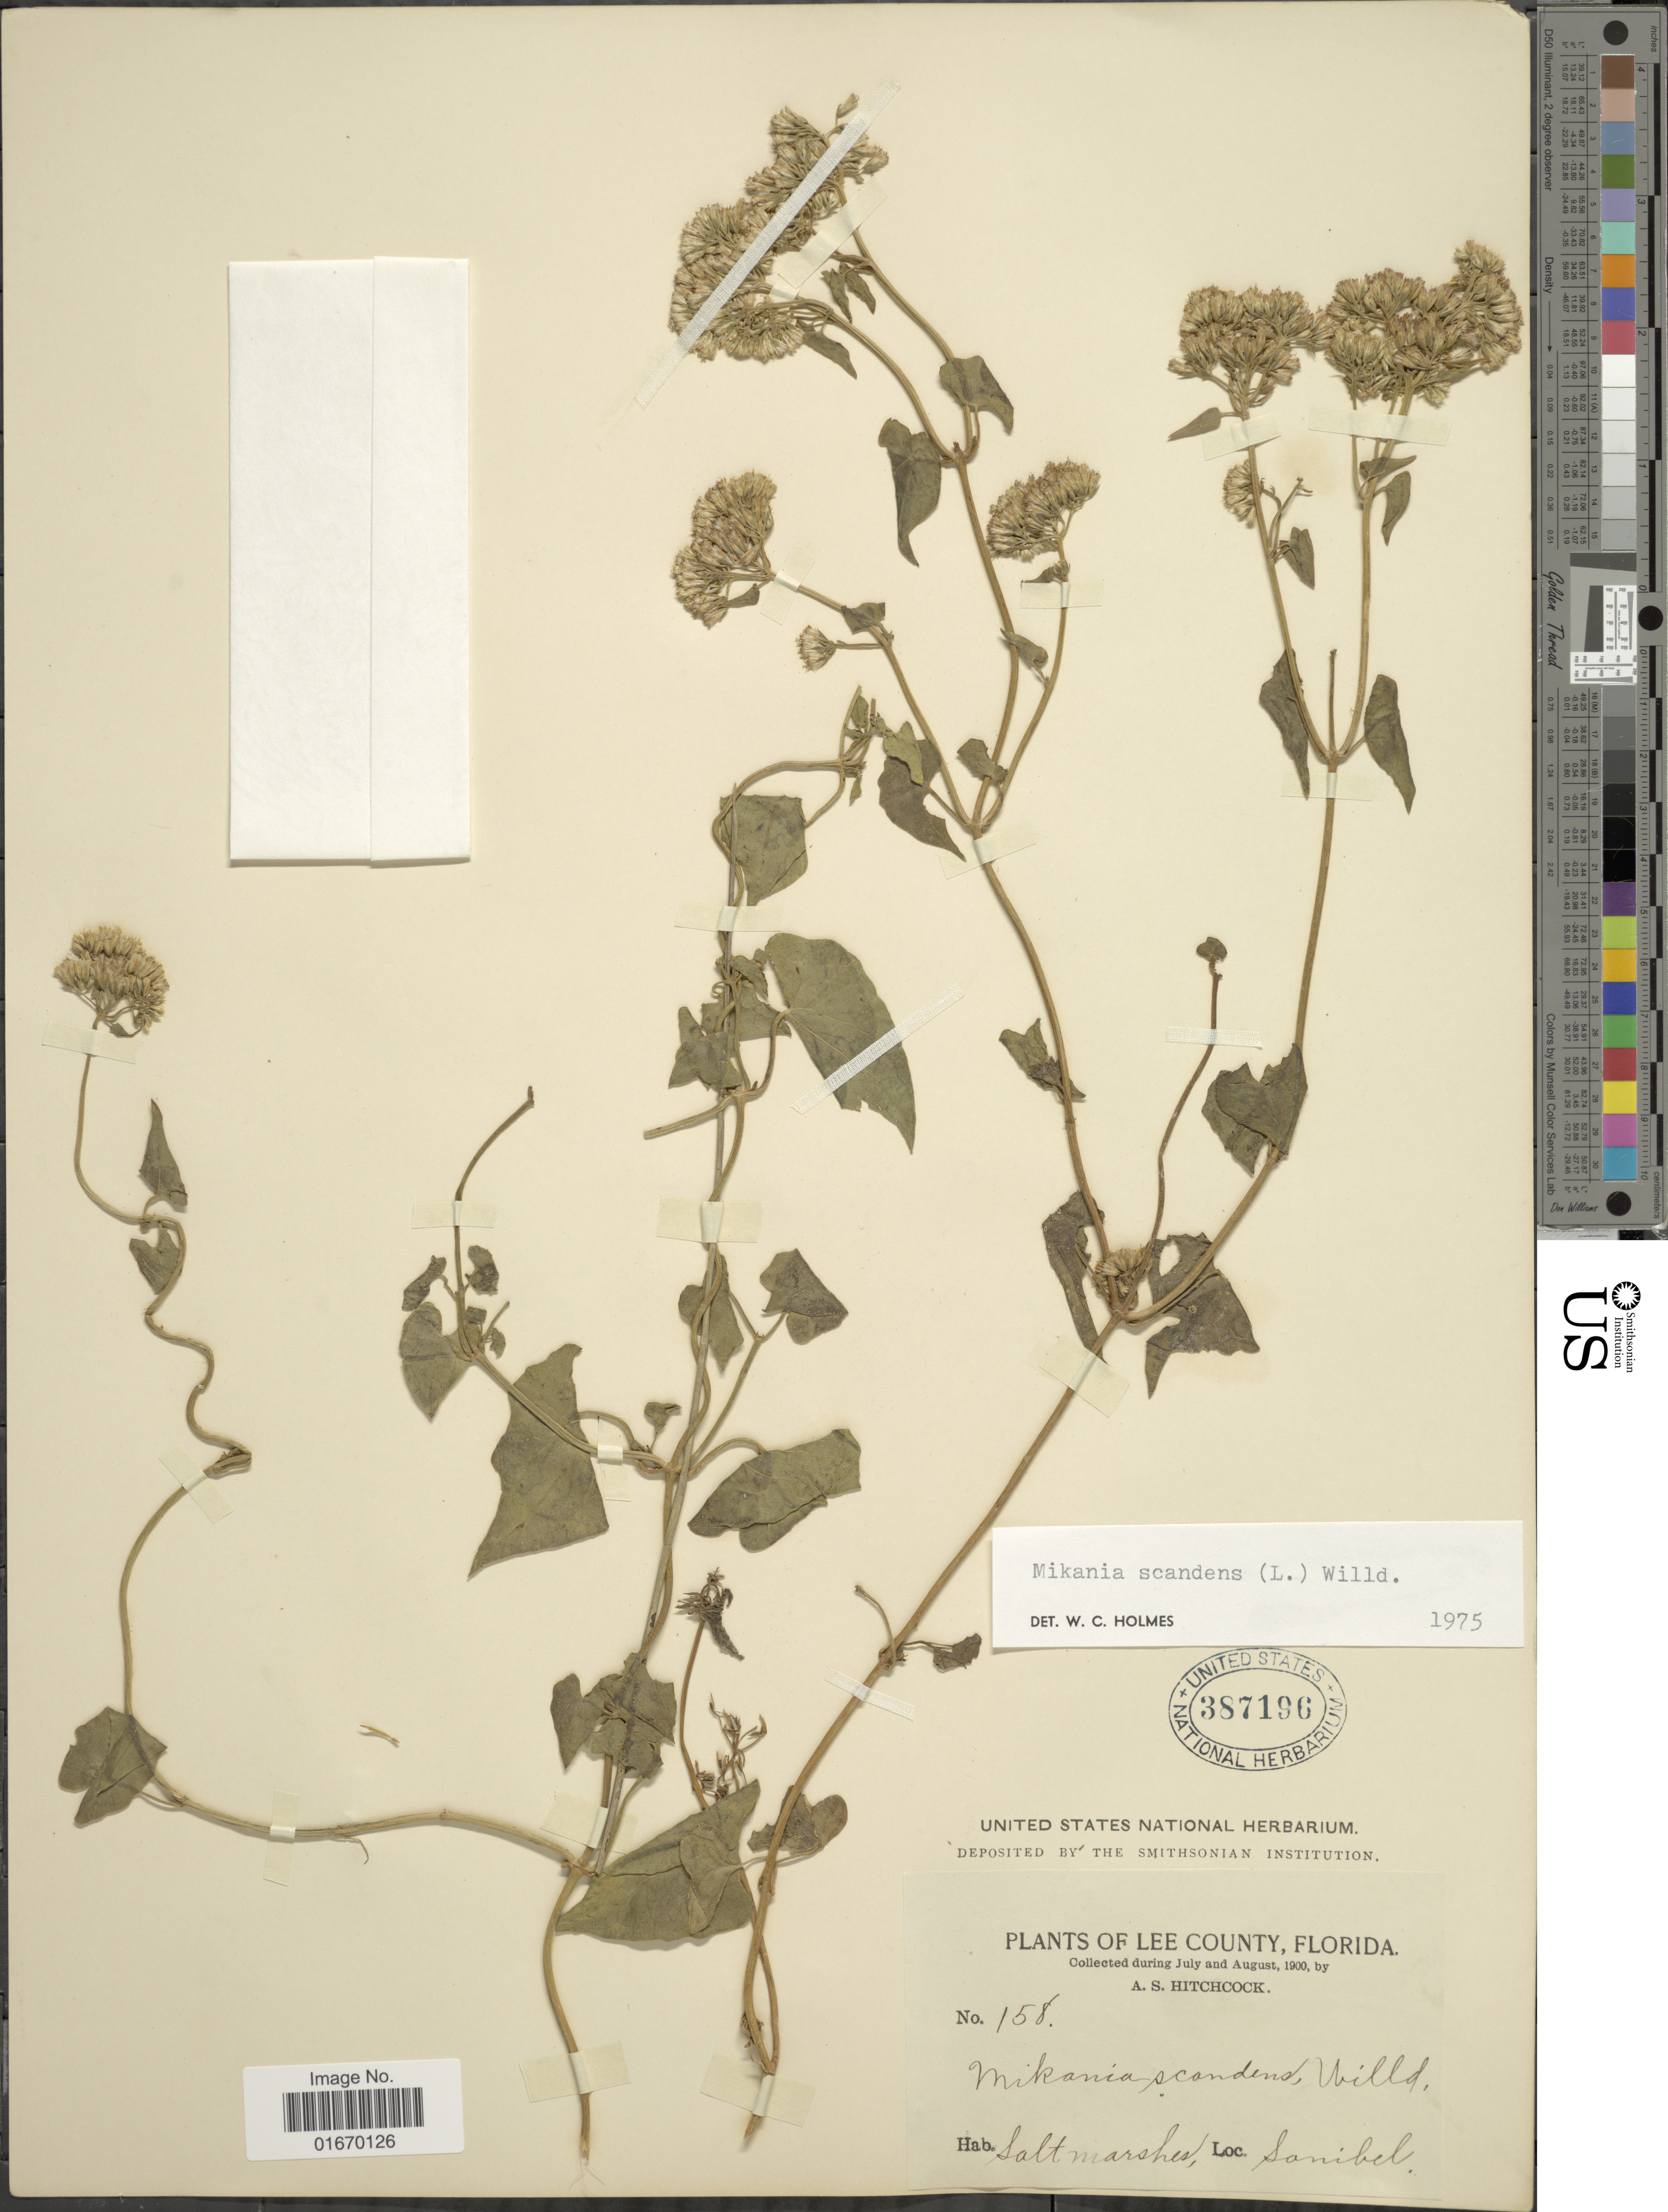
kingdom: Plantae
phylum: Tracheophyta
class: Magnoliopsida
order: Asterales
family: Asteraceae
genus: Mikania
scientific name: Mikania scandens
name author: (L.) Willd.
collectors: A. S. Hitchcock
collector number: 158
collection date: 1900-07/1900-08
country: United States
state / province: Florida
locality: Lee County, Sanibel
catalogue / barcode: US 387196